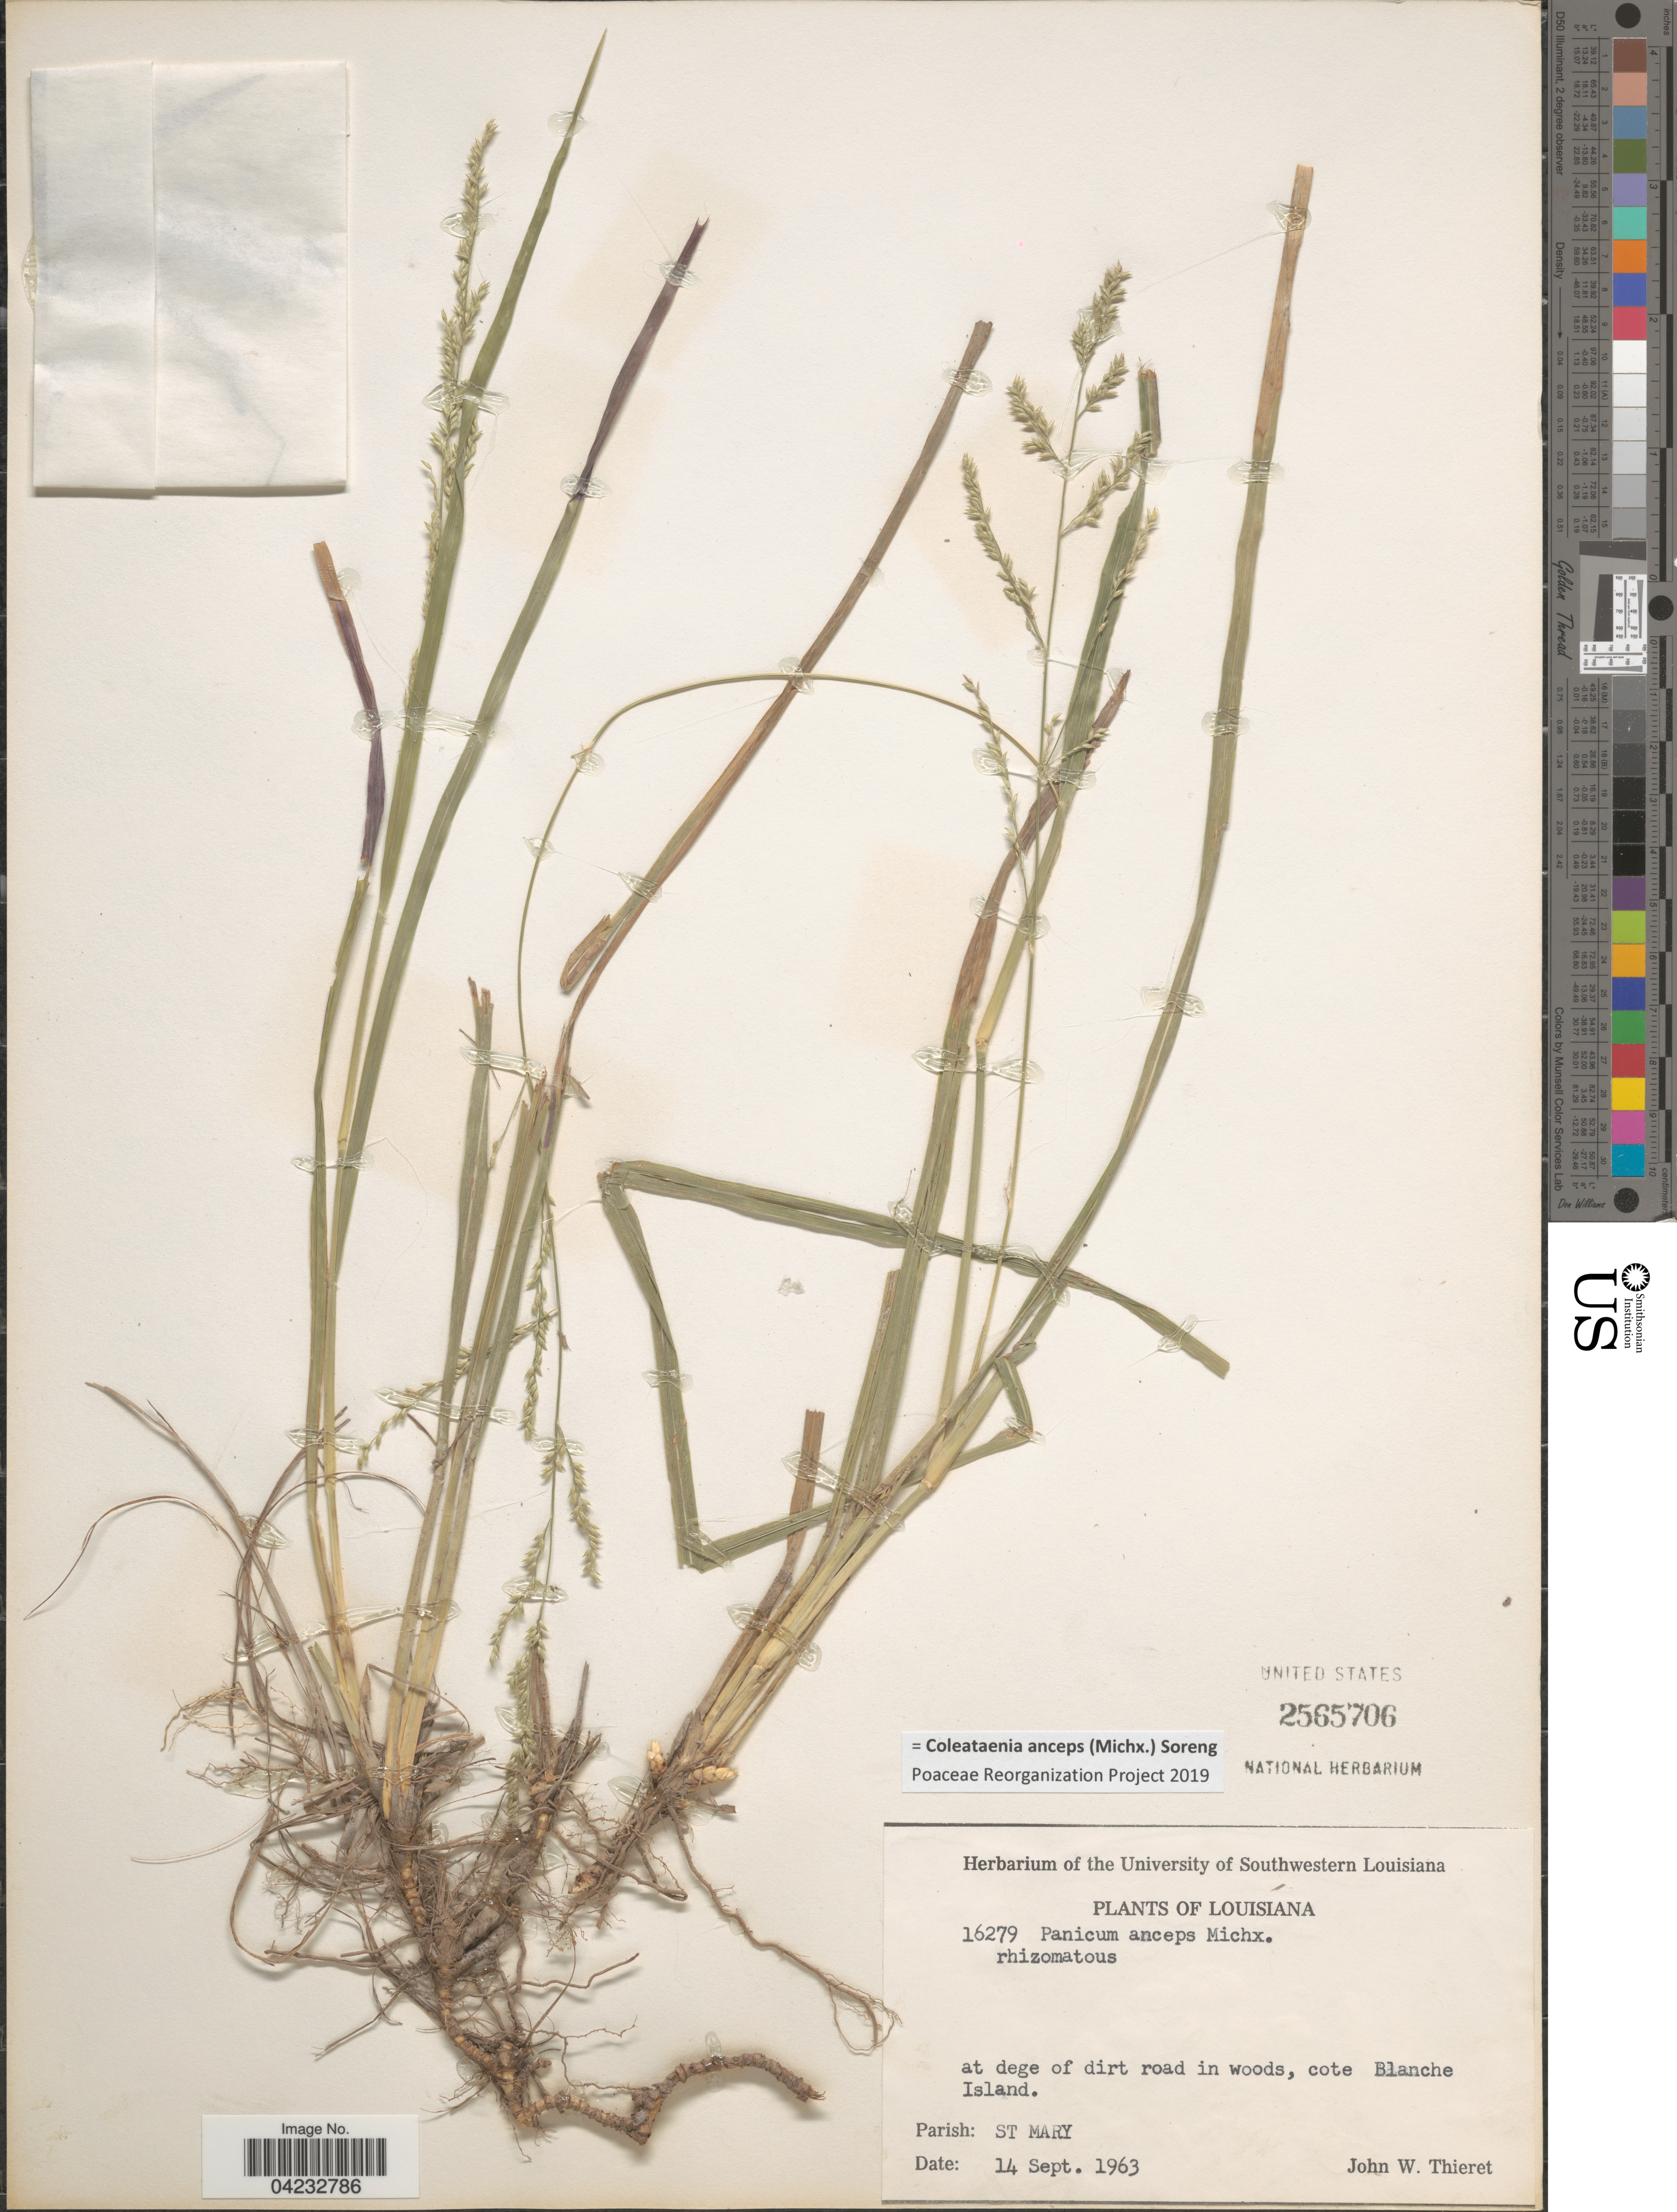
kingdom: Plantae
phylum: Tracheophyta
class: Liliopsida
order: Poales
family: Poaceae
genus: Coleataenia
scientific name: Coleataenia anceps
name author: (Michx.) Soreng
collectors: J. W. Thieret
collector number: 16279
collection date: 1963-09-14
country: United States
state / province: Louisiana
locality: At dege of dirt road in woods, cote Blanche Island. Parish: St Mary.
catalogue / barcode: US 2565706